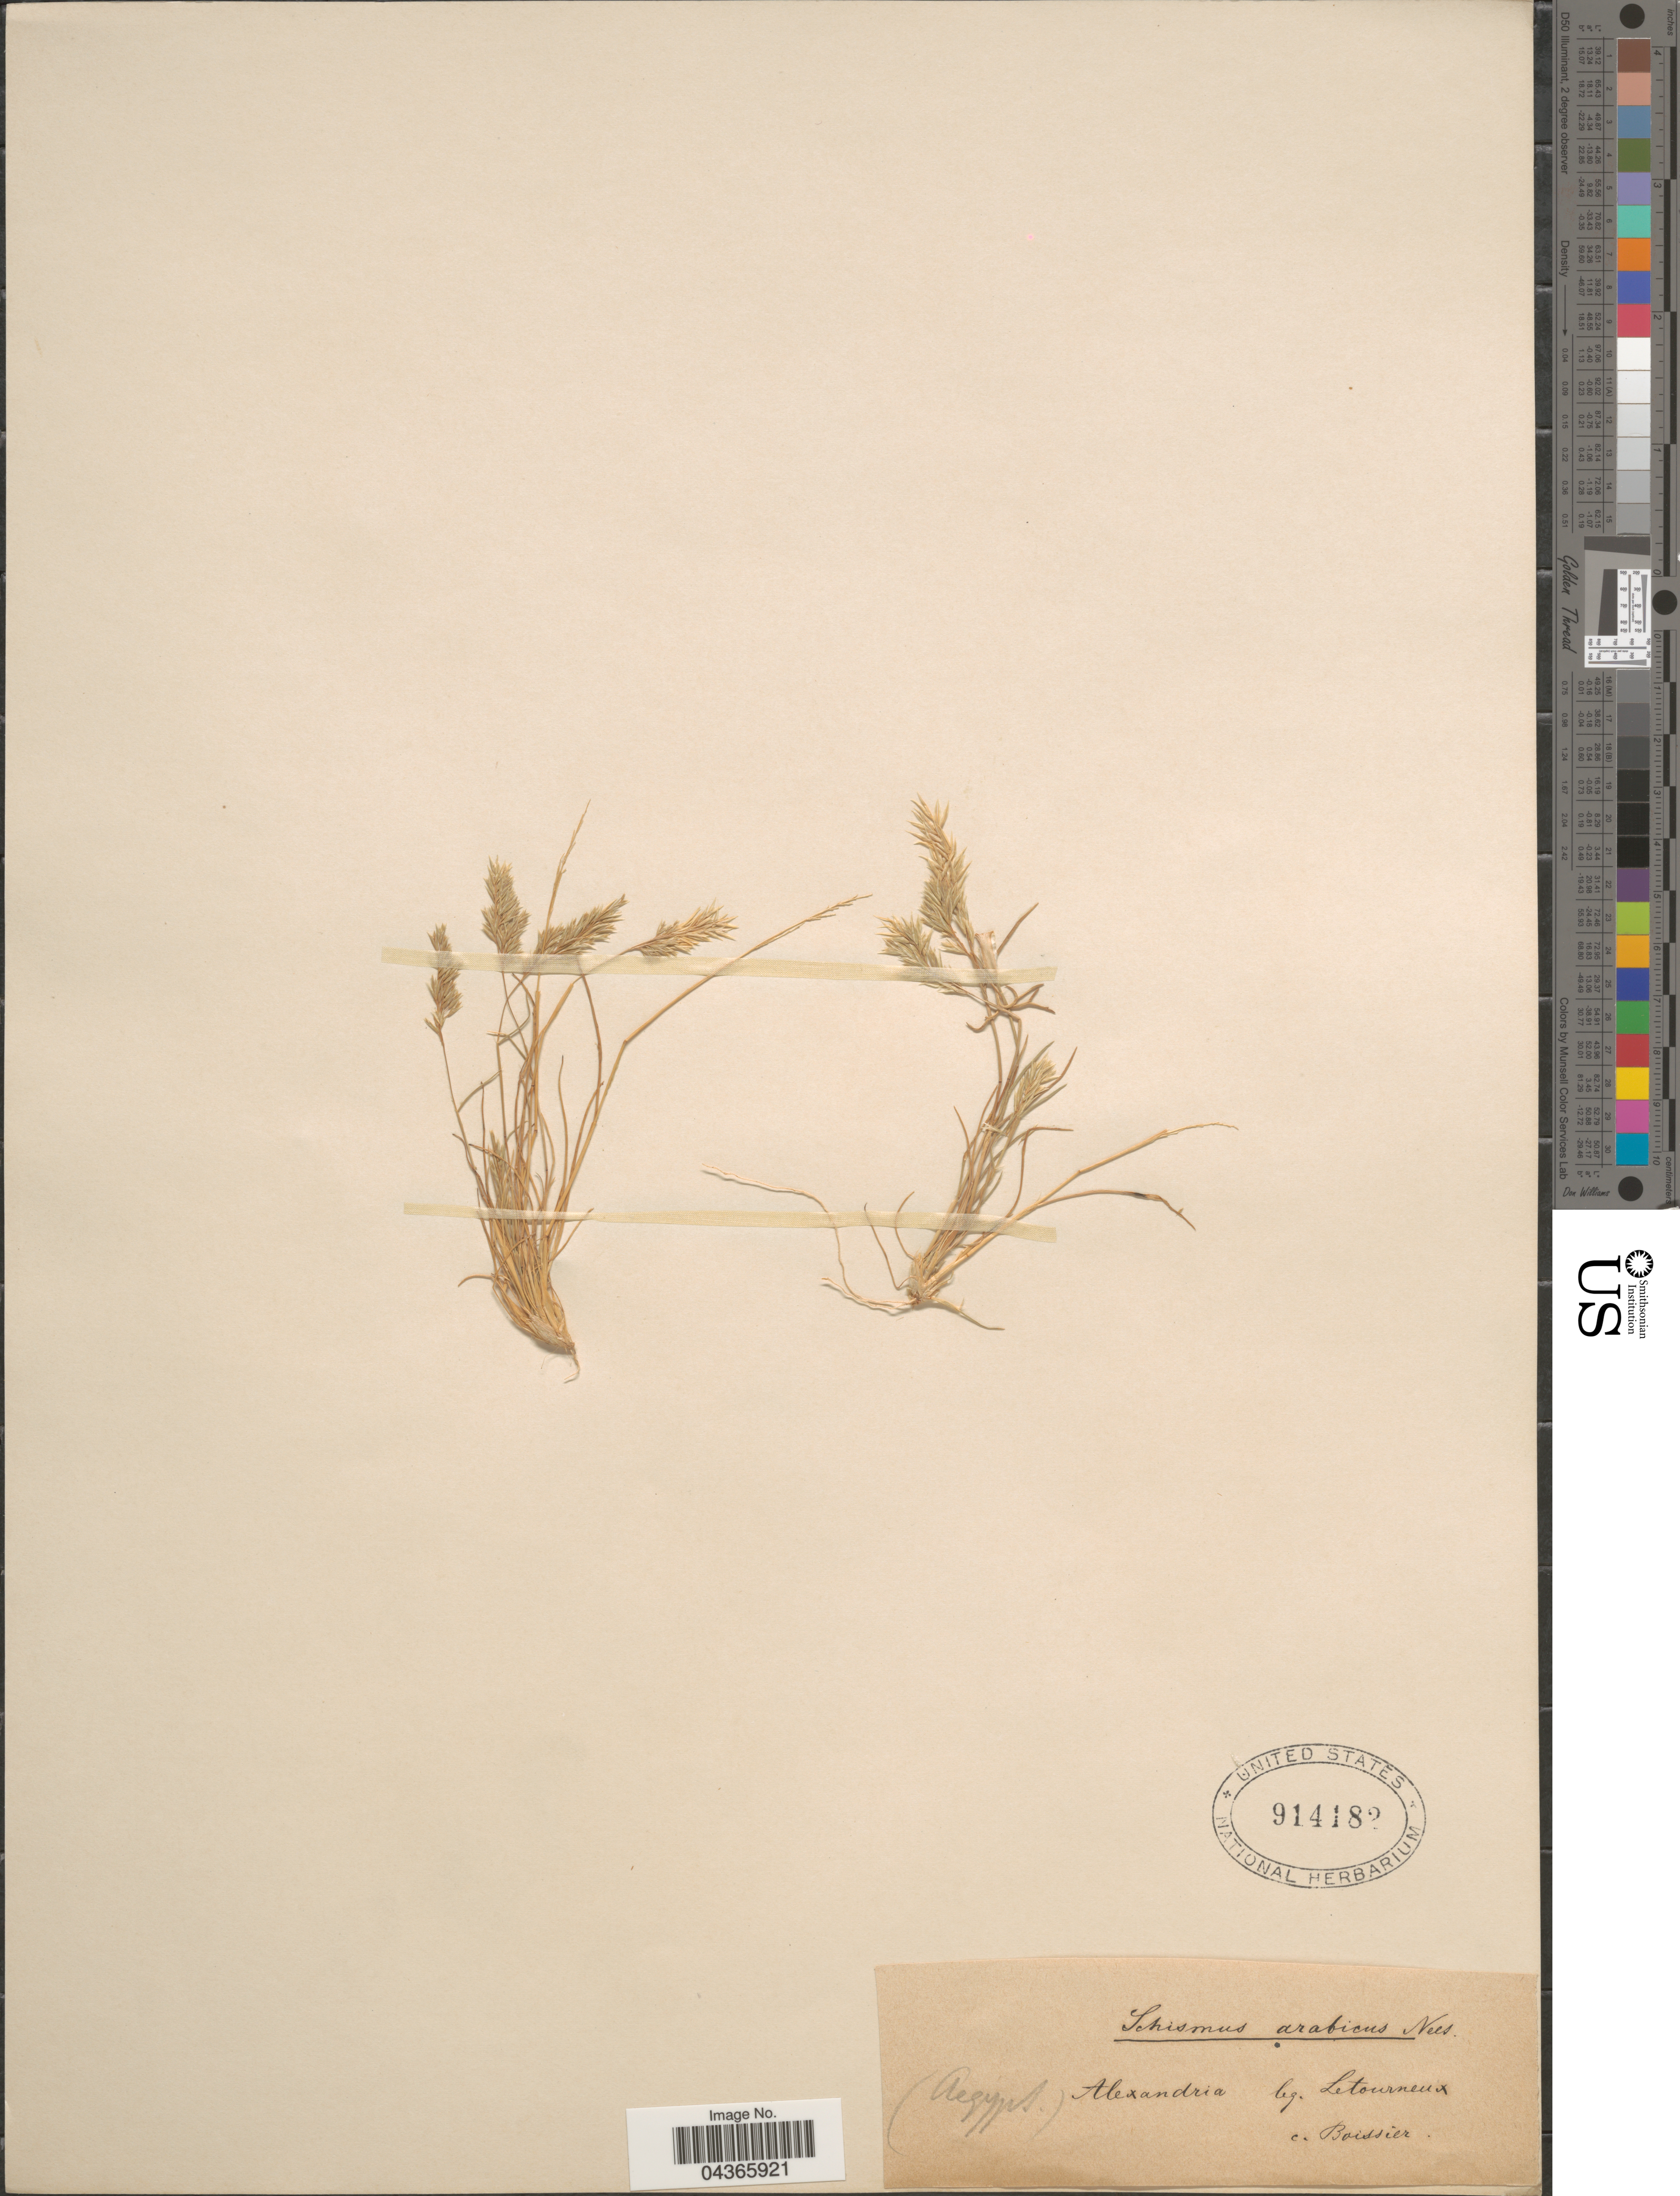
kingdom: Plantae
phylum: Tracheophyta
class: Liliopsida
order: Poales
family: Poaceae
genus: Schismus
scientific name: Schismus arabicus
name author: Nees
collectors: Letourneux & -- Boissier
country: Egypt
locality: Aegypt. Alexandria.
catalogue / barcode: US 914182